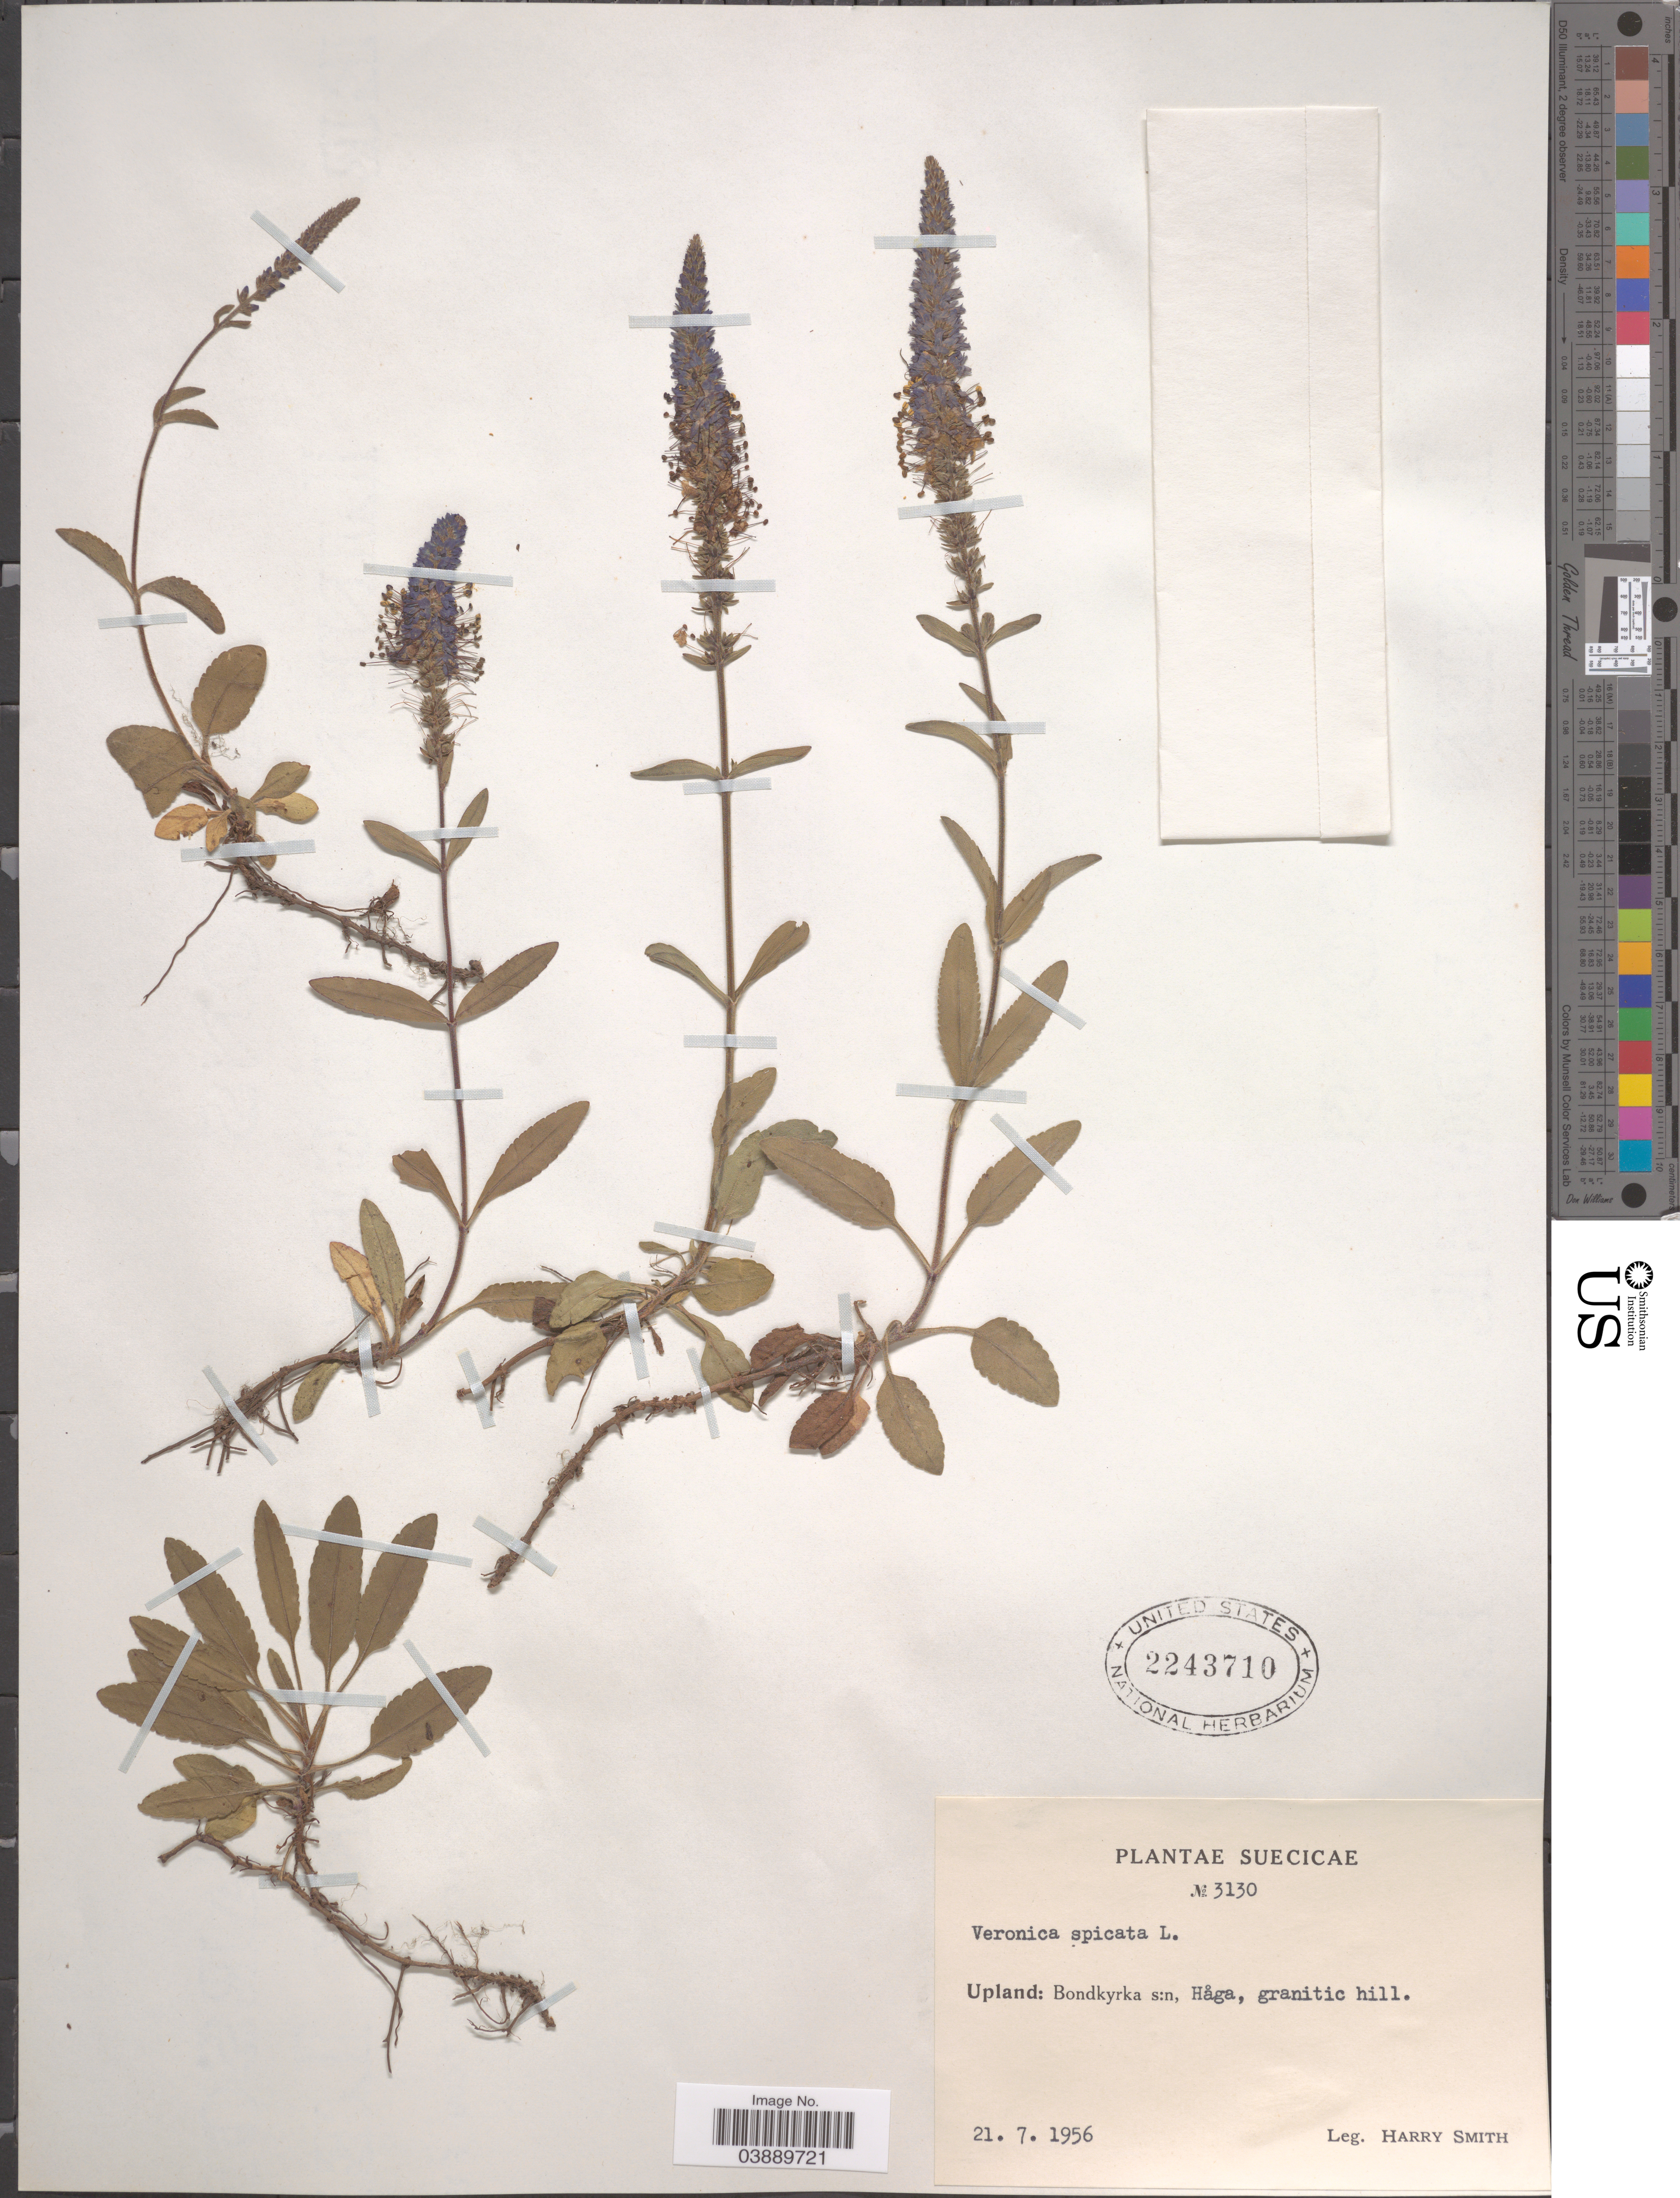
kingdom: Plantae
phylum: Tracheophyta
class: Magnoliopsida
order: Lamiales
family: Plantaginaceae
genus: Veronica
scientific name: Veronica spicata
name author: L.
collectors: H. Smith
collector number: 3130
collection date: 1956-07-21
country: Sweden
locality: Suecicae. Upland: Bondkyrka s:n, Håga, granitic hill.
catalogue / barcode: US 2243710